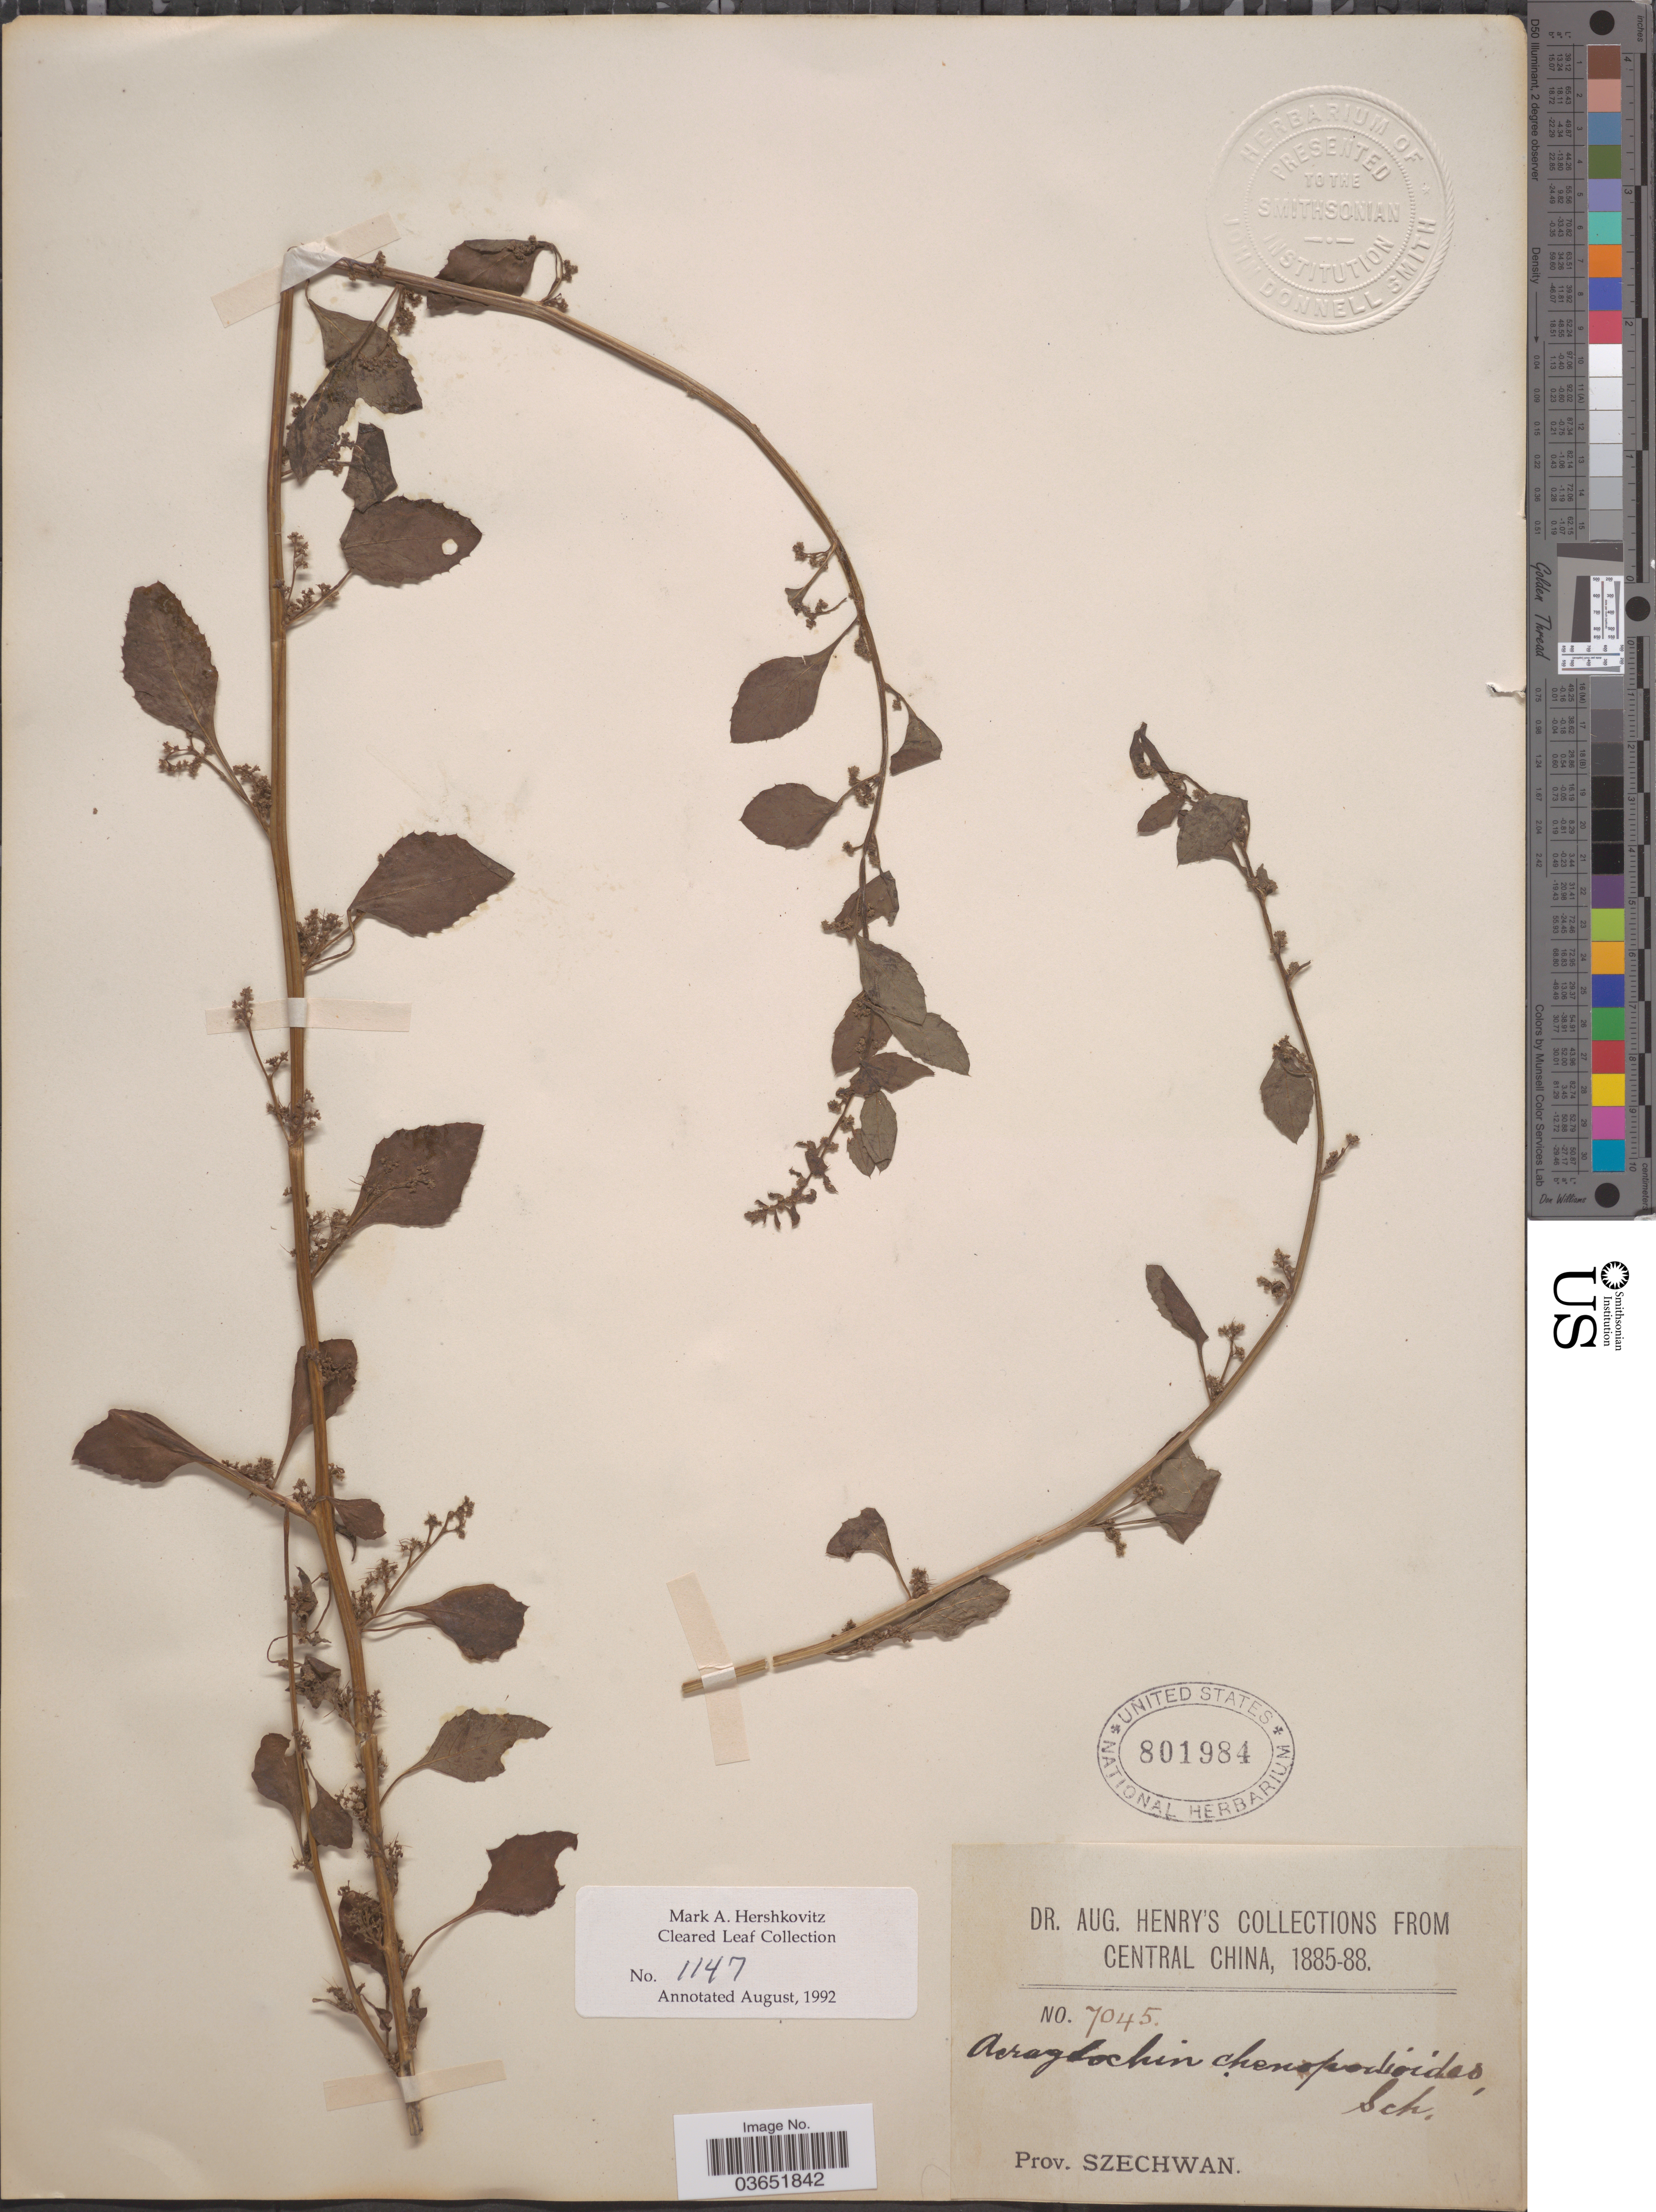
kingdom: Plantae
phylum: Tracheophyta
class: Magnoliopsida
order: Caryophyllales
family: Amaranthaceae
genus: Acroglochin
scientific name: Acroglochin persicarioides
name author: (Poir.) Moq.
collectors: A. Henry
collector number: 7045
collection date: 1885/1888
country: China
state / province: Sichuan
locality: Central China. Prov. Szechwan.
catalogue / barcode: US 801984